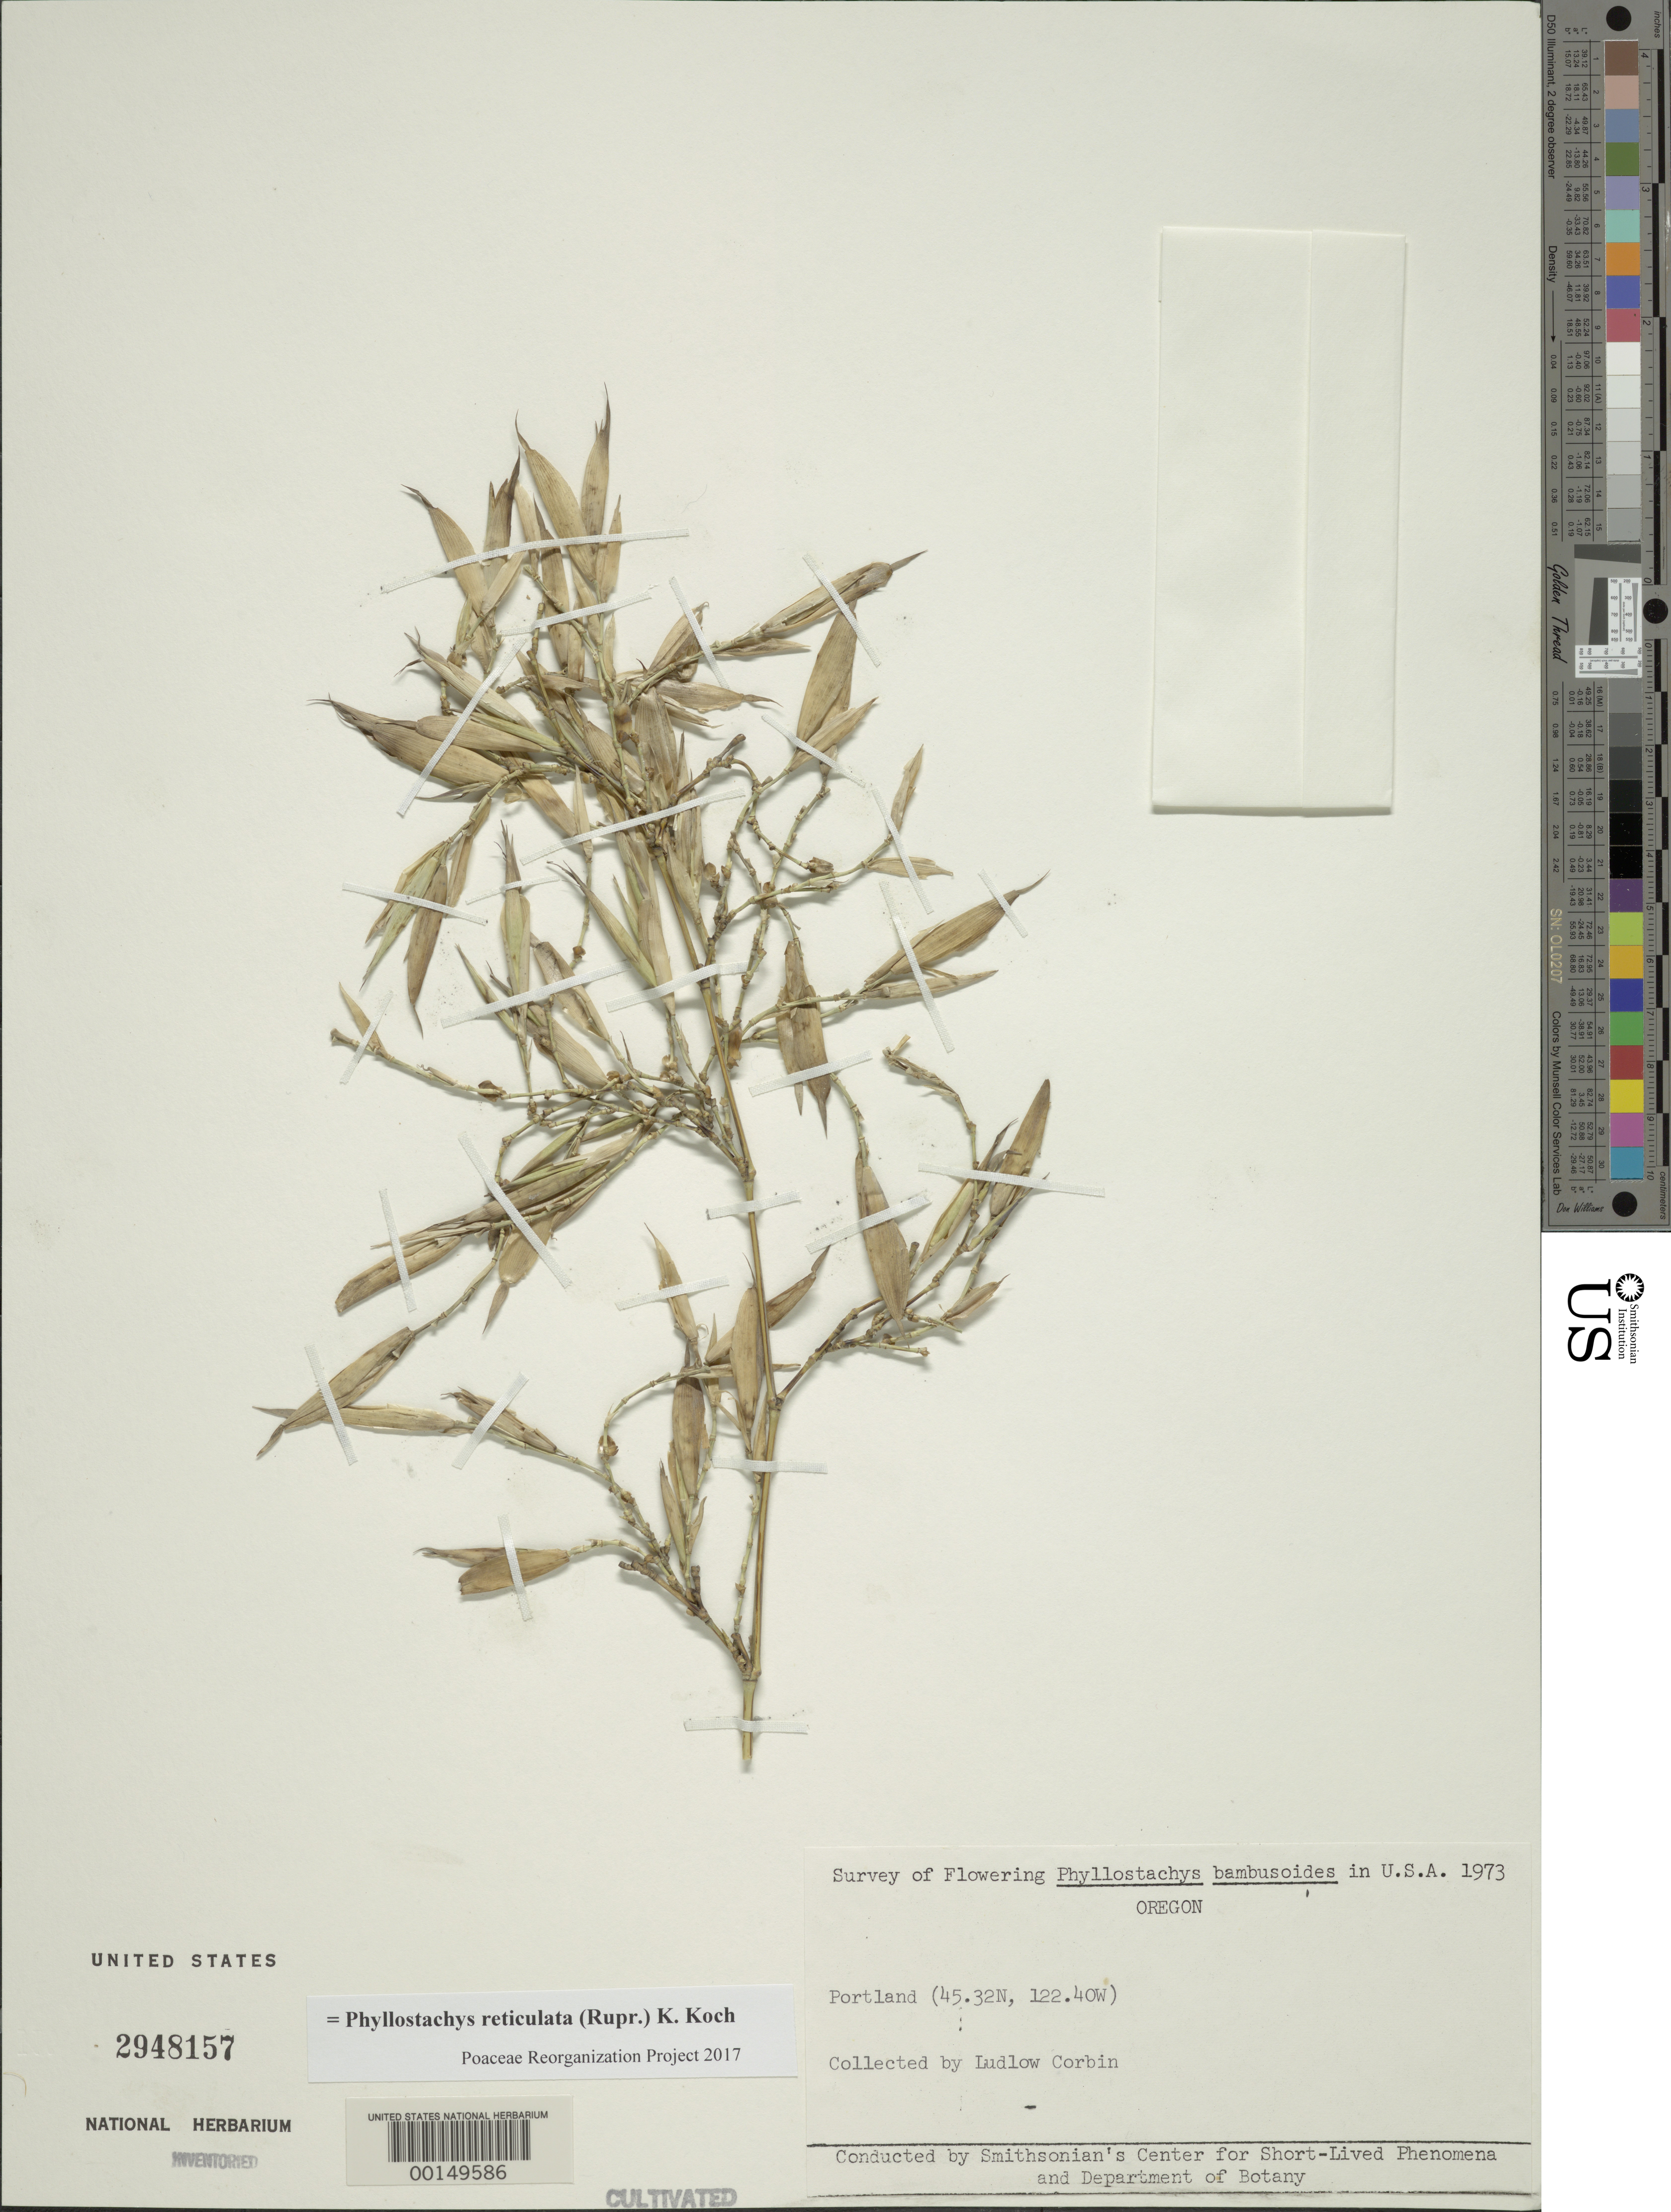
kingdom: Plantae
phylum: Tracheophyta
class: Liliopsida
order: Poales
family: Poaceae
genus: Phyllostachys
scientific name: Phyllostachys reticulata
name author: (Rupr.) K. Koch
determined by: Poaceae Reorganization Project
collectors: L. Corbin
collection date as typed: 1973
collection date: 1973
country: United States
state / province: Oregon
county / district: Multnomah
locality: Portland, lat. 45.32n: long. 122.4w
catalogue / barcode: US 2948157